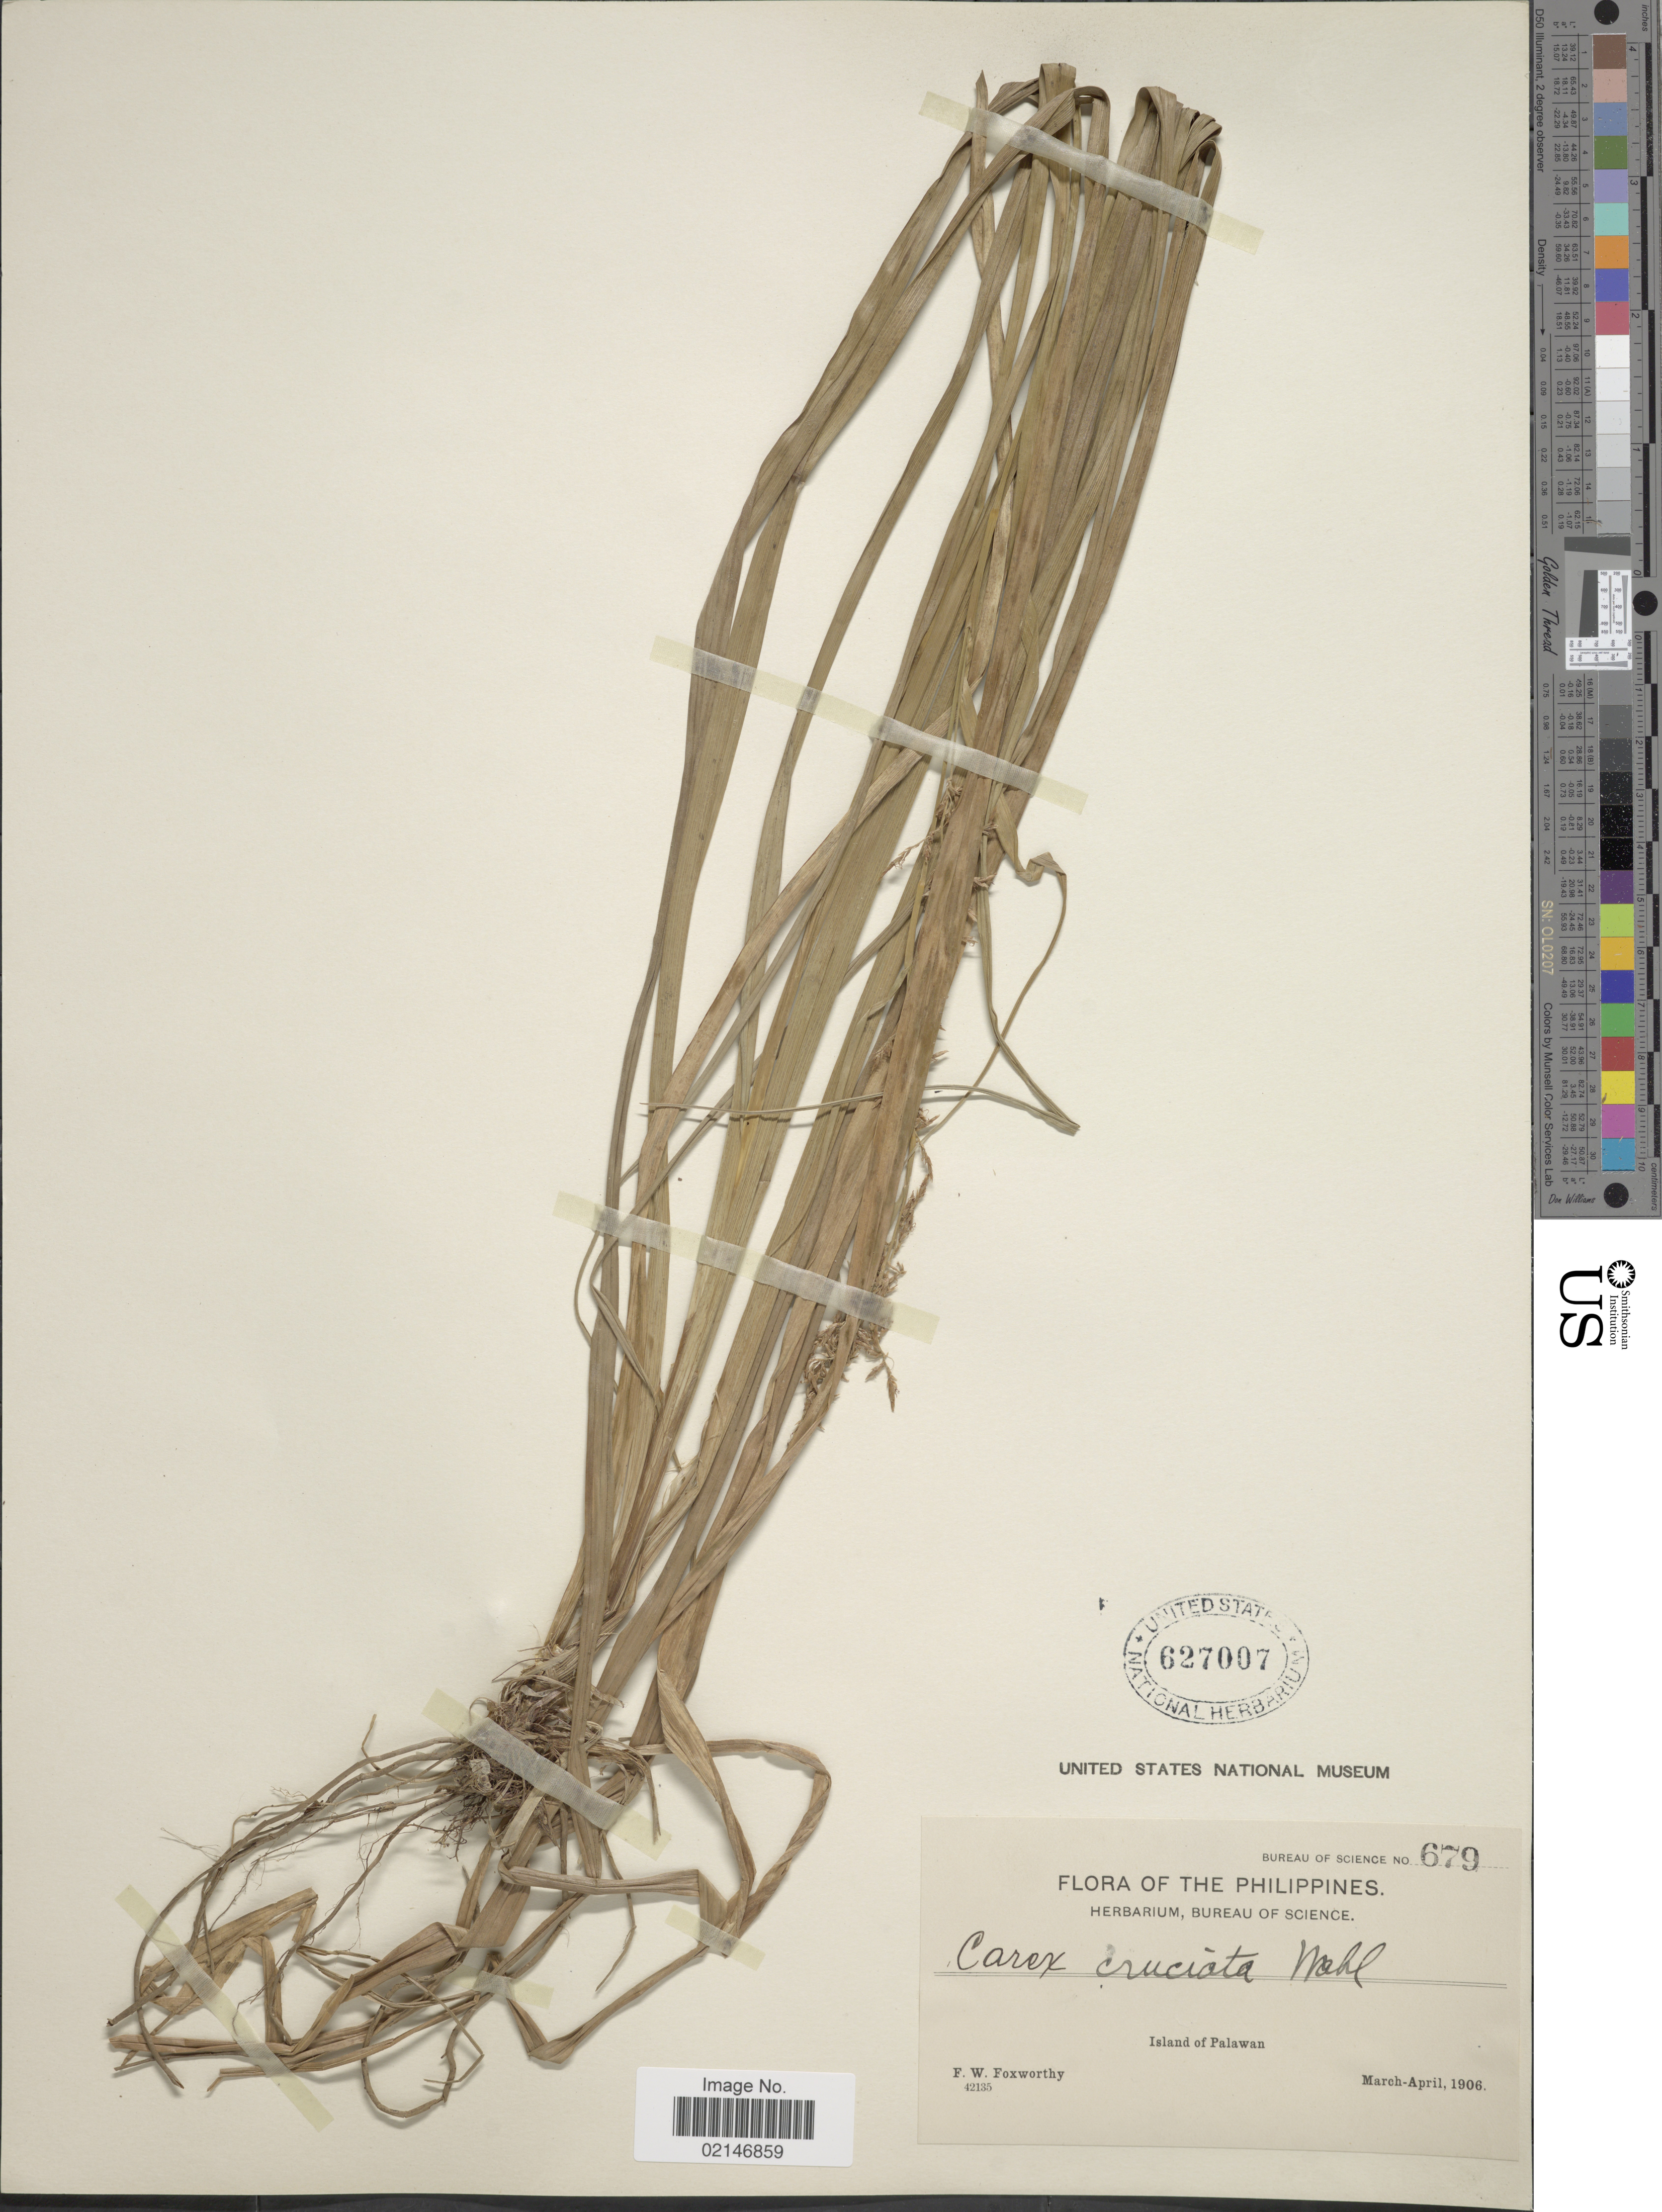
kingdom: Plantae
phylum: Tracheophyta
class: Liliopsida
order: Poales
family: Cyperaceae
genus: Carex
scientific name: Carex cruciata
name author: Wahlenb.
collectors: F. W. Foxworthy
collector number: Bureau of Science 679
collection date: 1906-03/1906-04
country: Philippines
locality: Island of Palawan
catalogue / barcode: US 627007